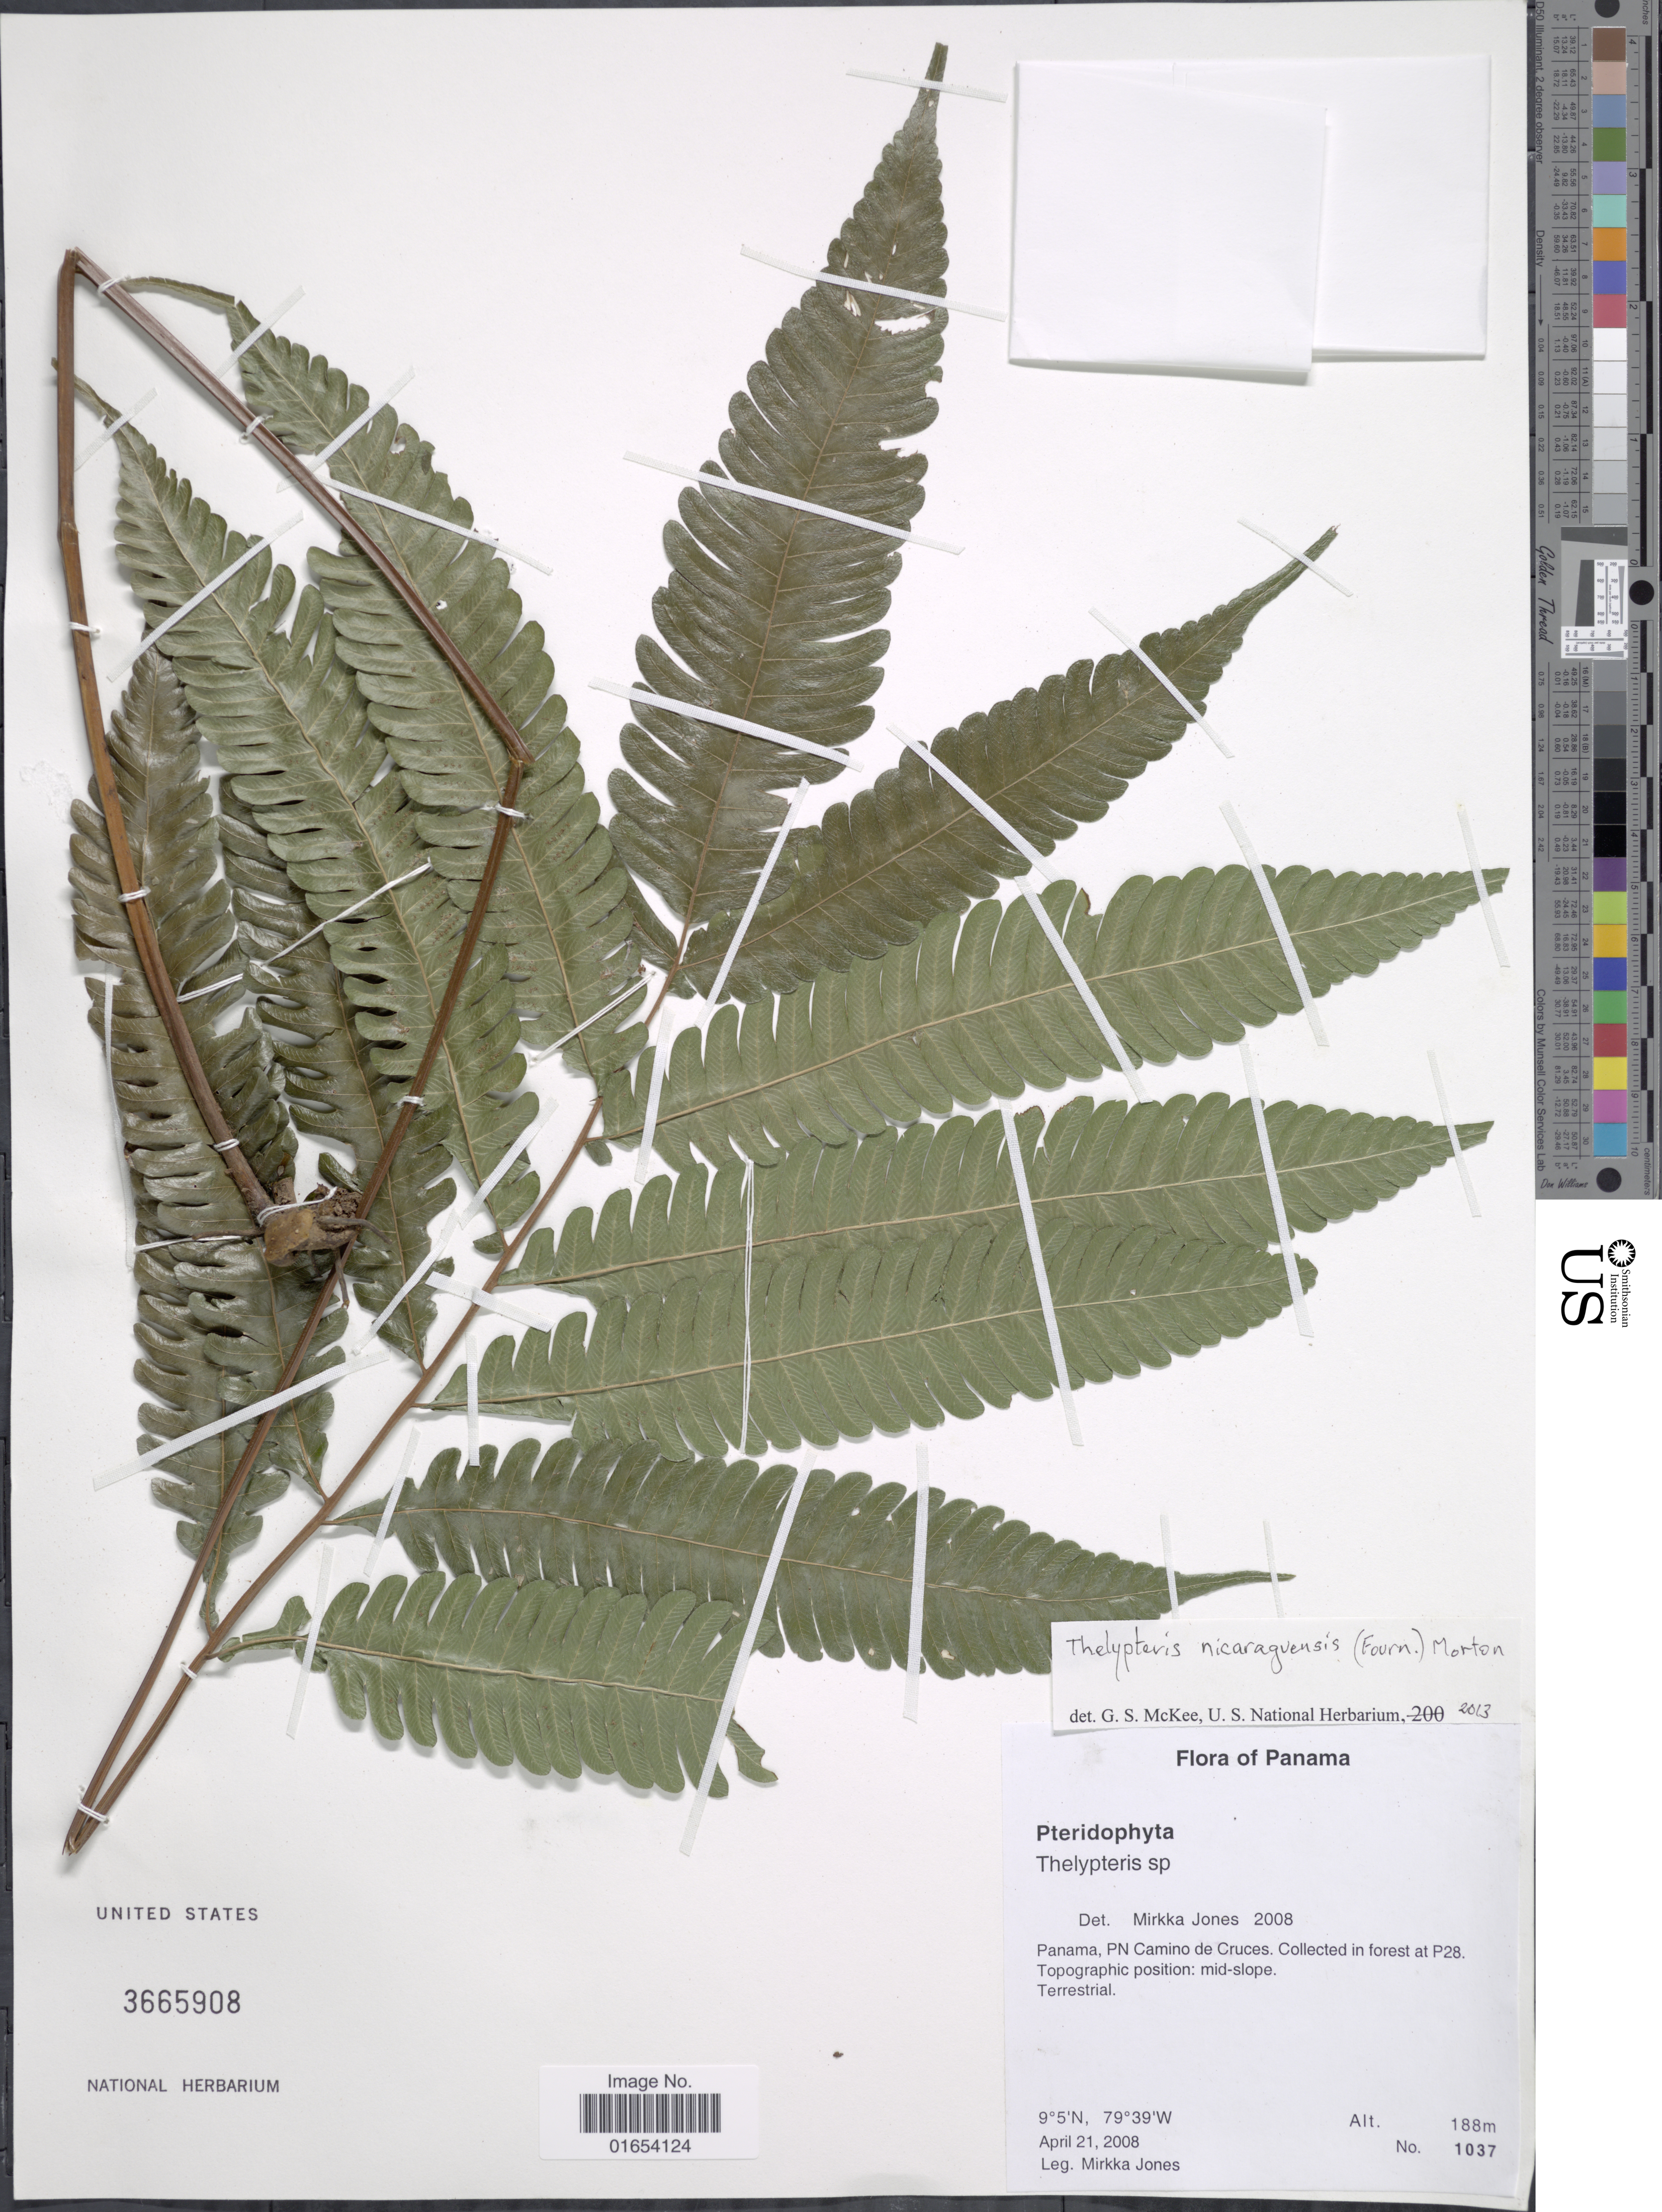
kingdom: Plantae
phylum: Tracheophyta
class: Polypodiopsida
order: Polypodiales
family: Thelypteridaceae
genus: Goniopteris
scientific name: Goniopteris nicaraguensis (C. Chr.) comb. nov., ined 2015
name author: (C. Chr.)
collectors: M. Jones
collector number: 1037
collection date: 2008-04-21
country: Panama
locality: PN Camino de Cruces. Collected in forest at P28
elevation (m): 188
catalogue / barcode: US 3665908